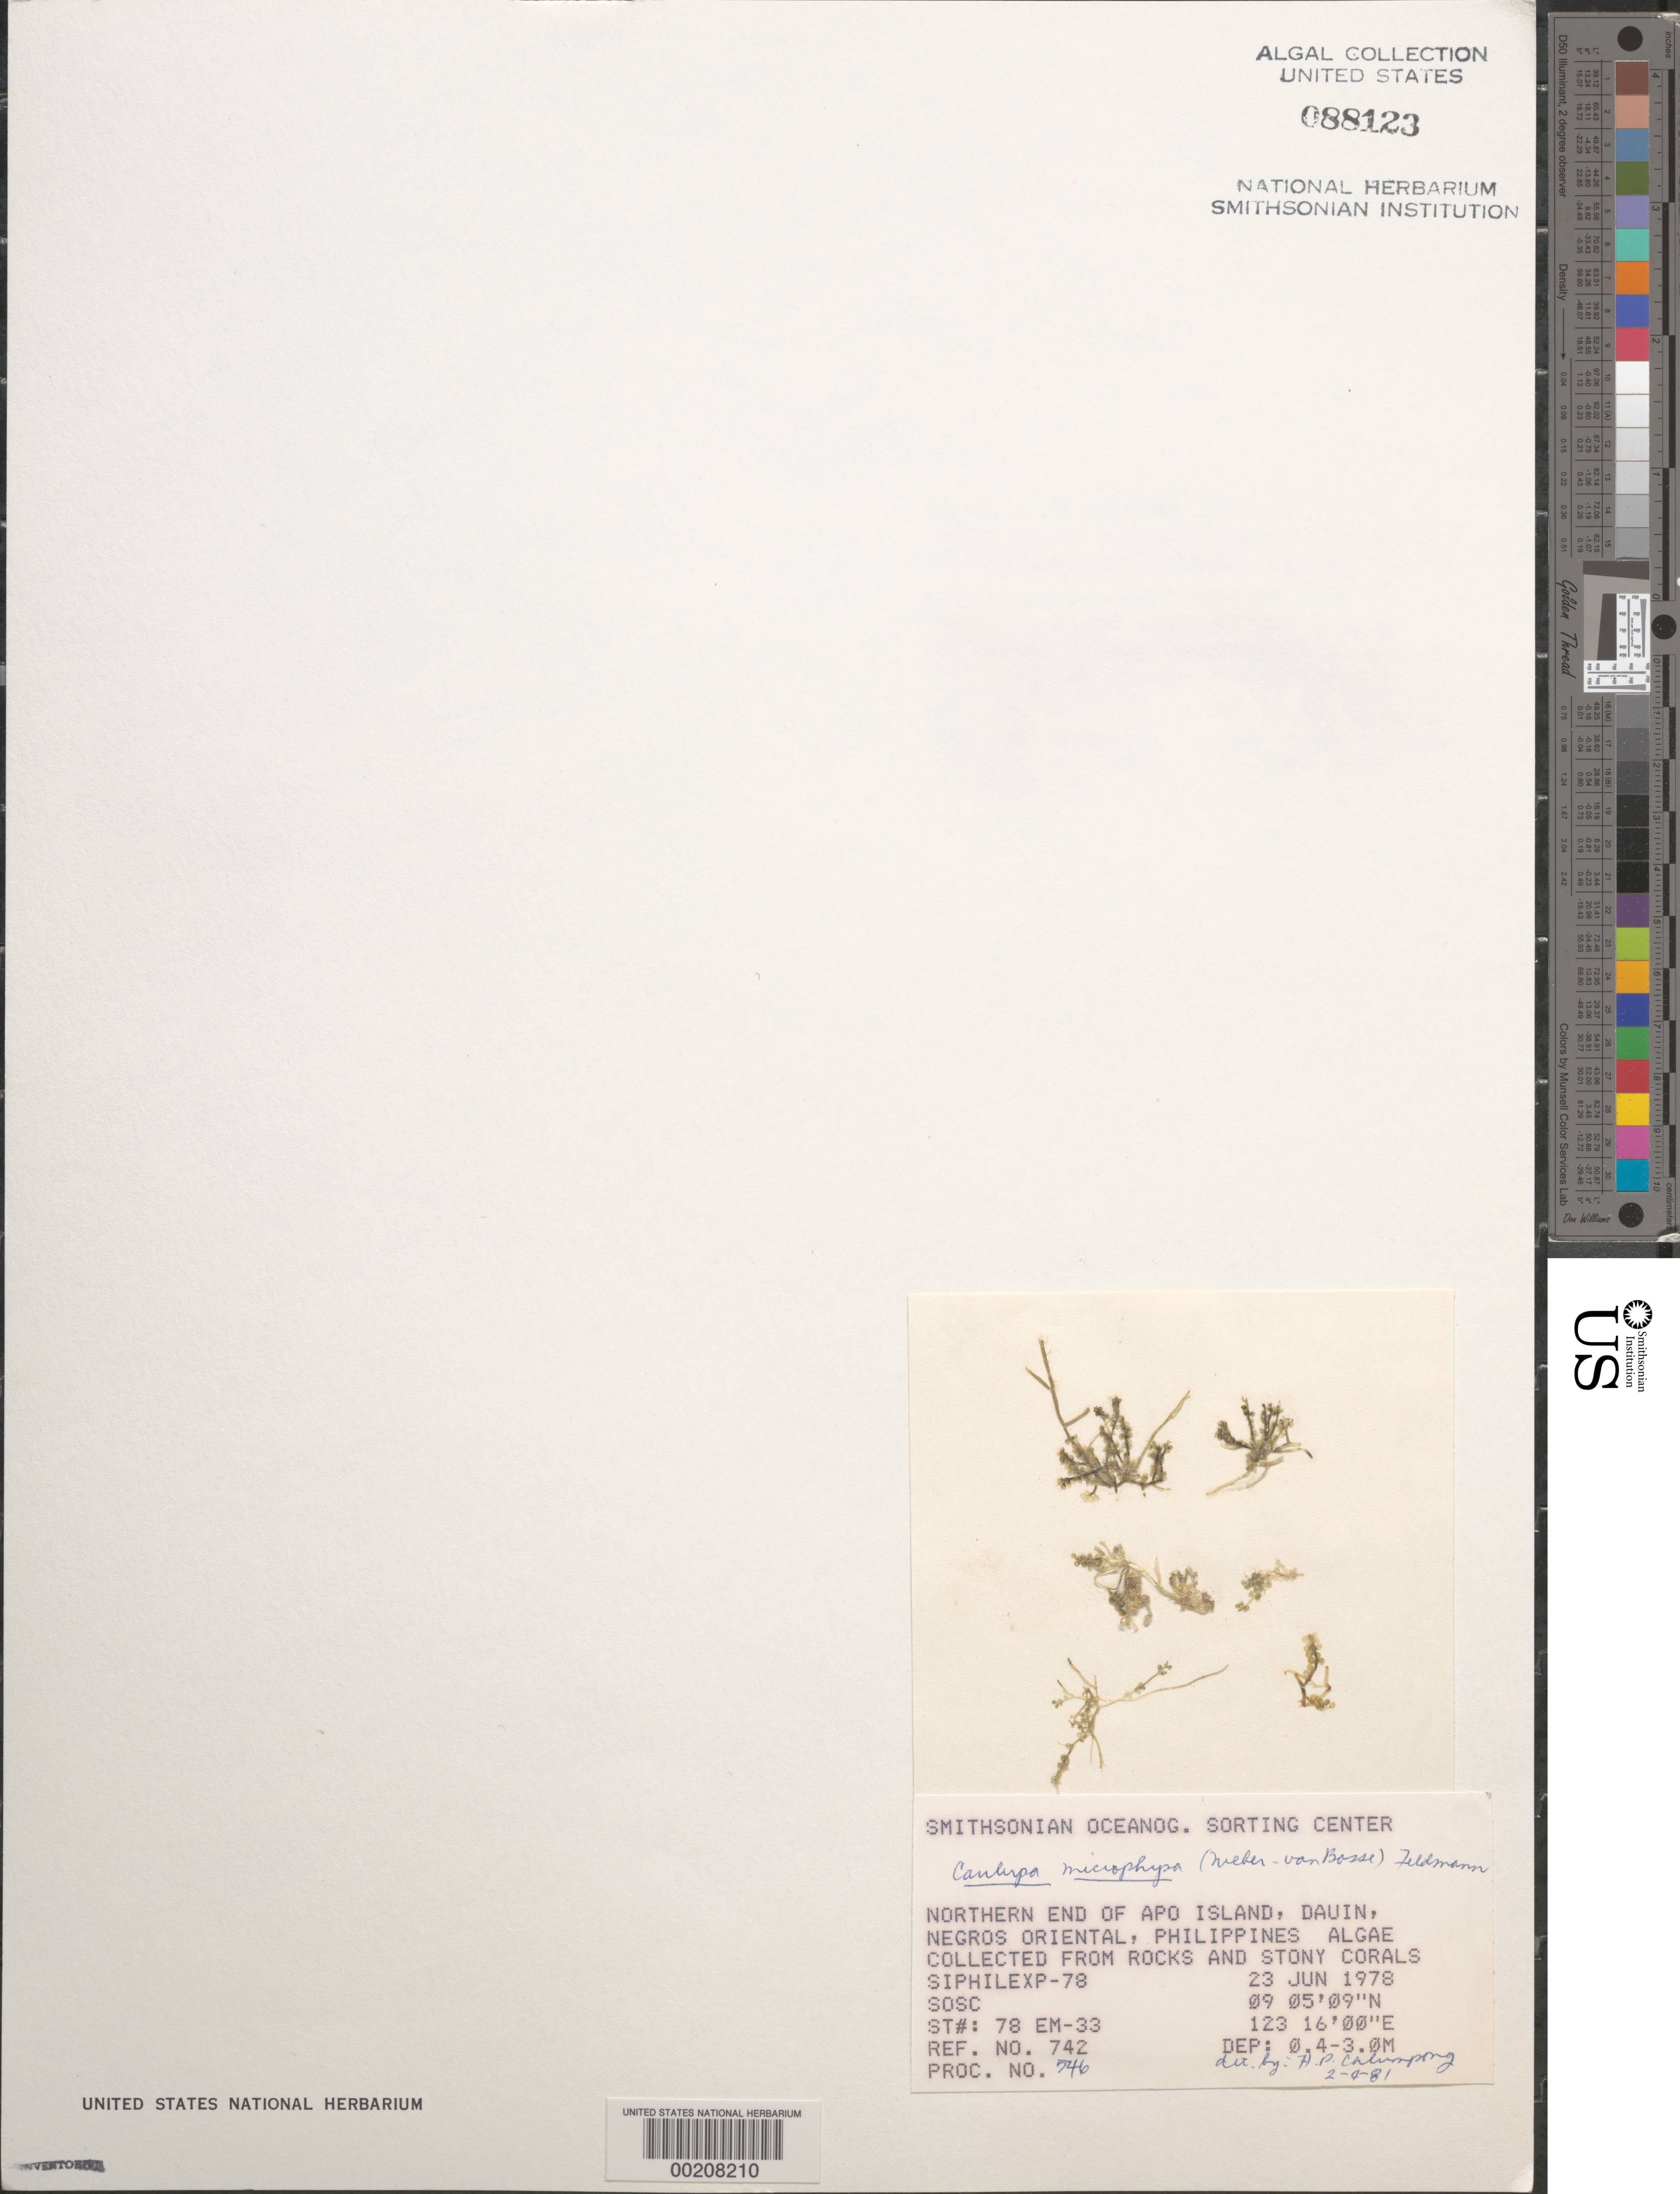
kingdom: Plantae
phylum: Chlorophyta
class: Ulvophyceae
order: Bryopsidales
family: Caulerpaceae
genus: Caulerpa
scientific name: Caulerpa microphysa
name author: (Weber Bosse) Feldmann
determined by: Calumpong, H. P.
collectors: SOSC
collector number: Station 78 Em-33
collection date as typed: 23 Jun 1978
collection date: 1978-06-23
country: Philippines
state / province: Central Visayas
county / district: Negros Oriental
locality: Apo island, dauin, negros oriental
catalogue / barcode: US 88123